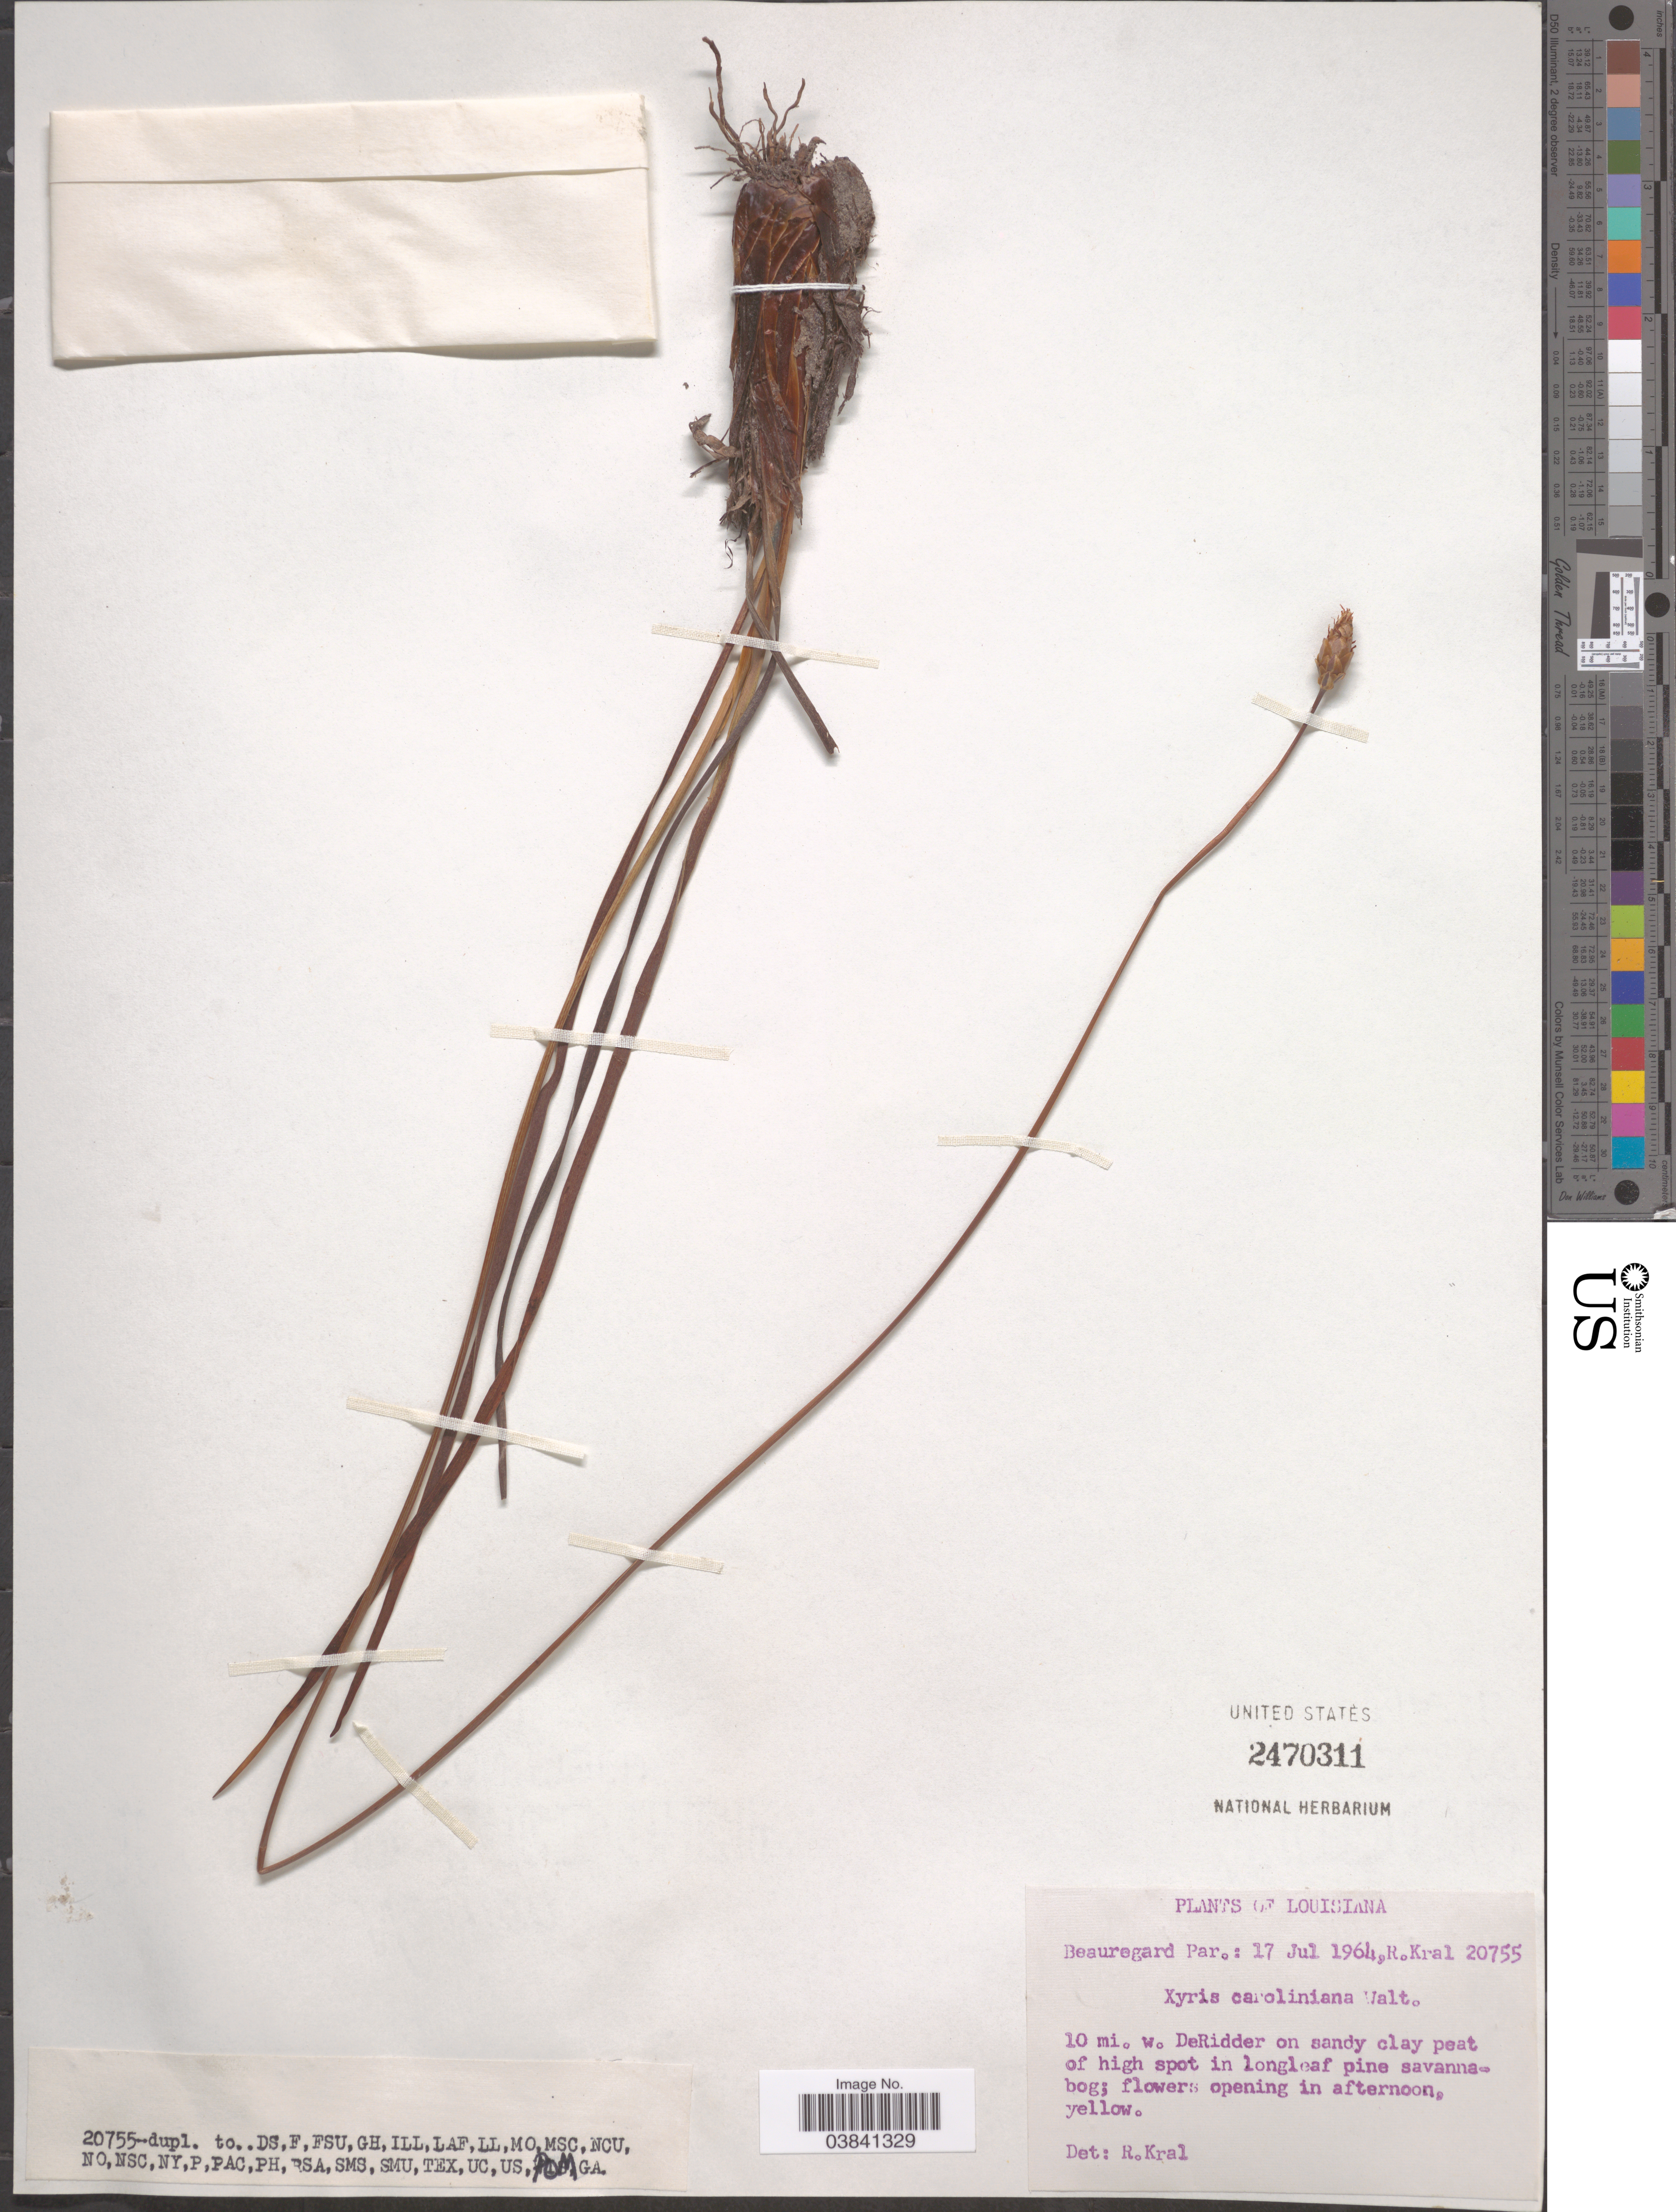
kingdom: Plantae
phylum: Tracheophyta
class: Liliopsida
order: Poales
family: Xyridaceae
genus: Xyris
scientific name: Xyris caroliniana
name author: Walter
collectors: R. Kral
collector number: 20755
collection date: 1964-07-17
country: United States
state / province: Louisiana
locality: Beauregard Par.: 10 mi. w. DeRidder on sandy clay peat of high spot in Longleaf pine savannabog.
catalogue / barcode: US 2470311